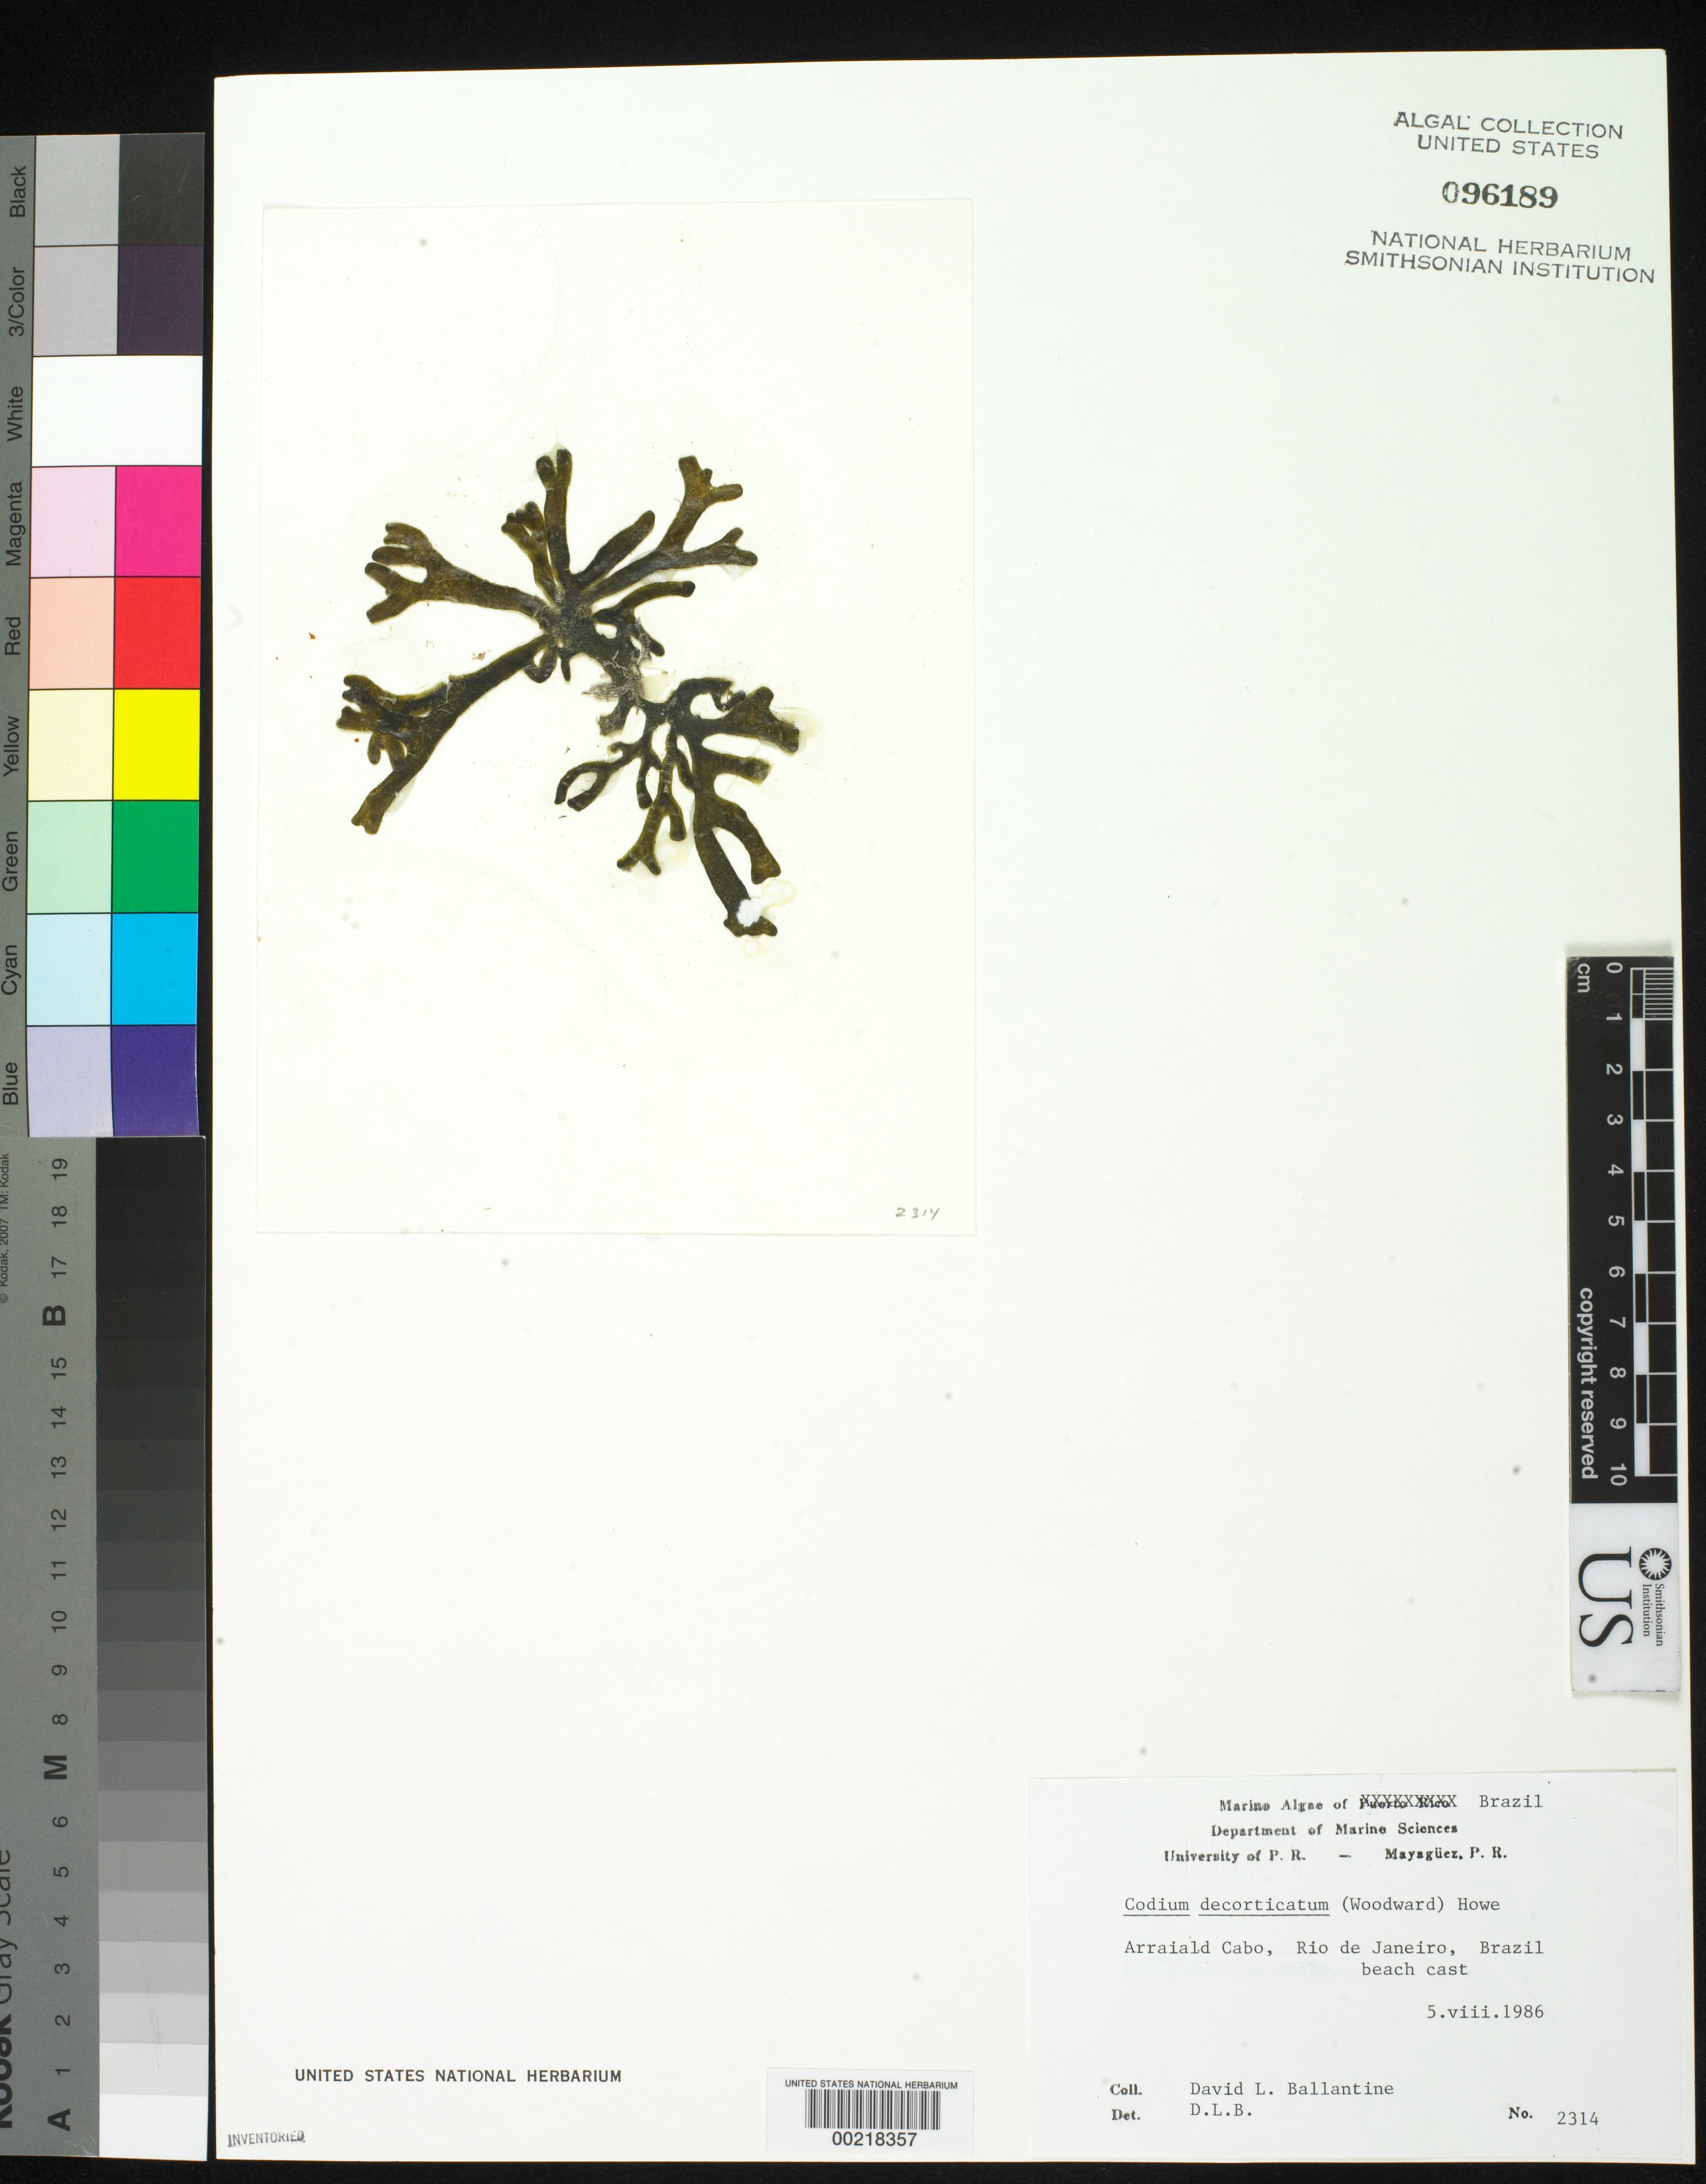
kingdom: Plantae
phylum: Chlorophyta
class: Ulvophyceae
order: Bryopsidales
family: Codiaceae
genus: Codium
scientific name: Codium decorticatum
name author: (Woodw.) M. Howe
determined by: Ballantine, D. L.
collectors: D.L. Ballantine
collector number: DLB 2314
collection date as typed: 05 Aug 1986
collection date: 1986-08-05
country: Brazil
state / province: Rio de Janeiro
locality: Arraiald Cabo, Rio de Janeiro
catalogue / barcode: US 96189